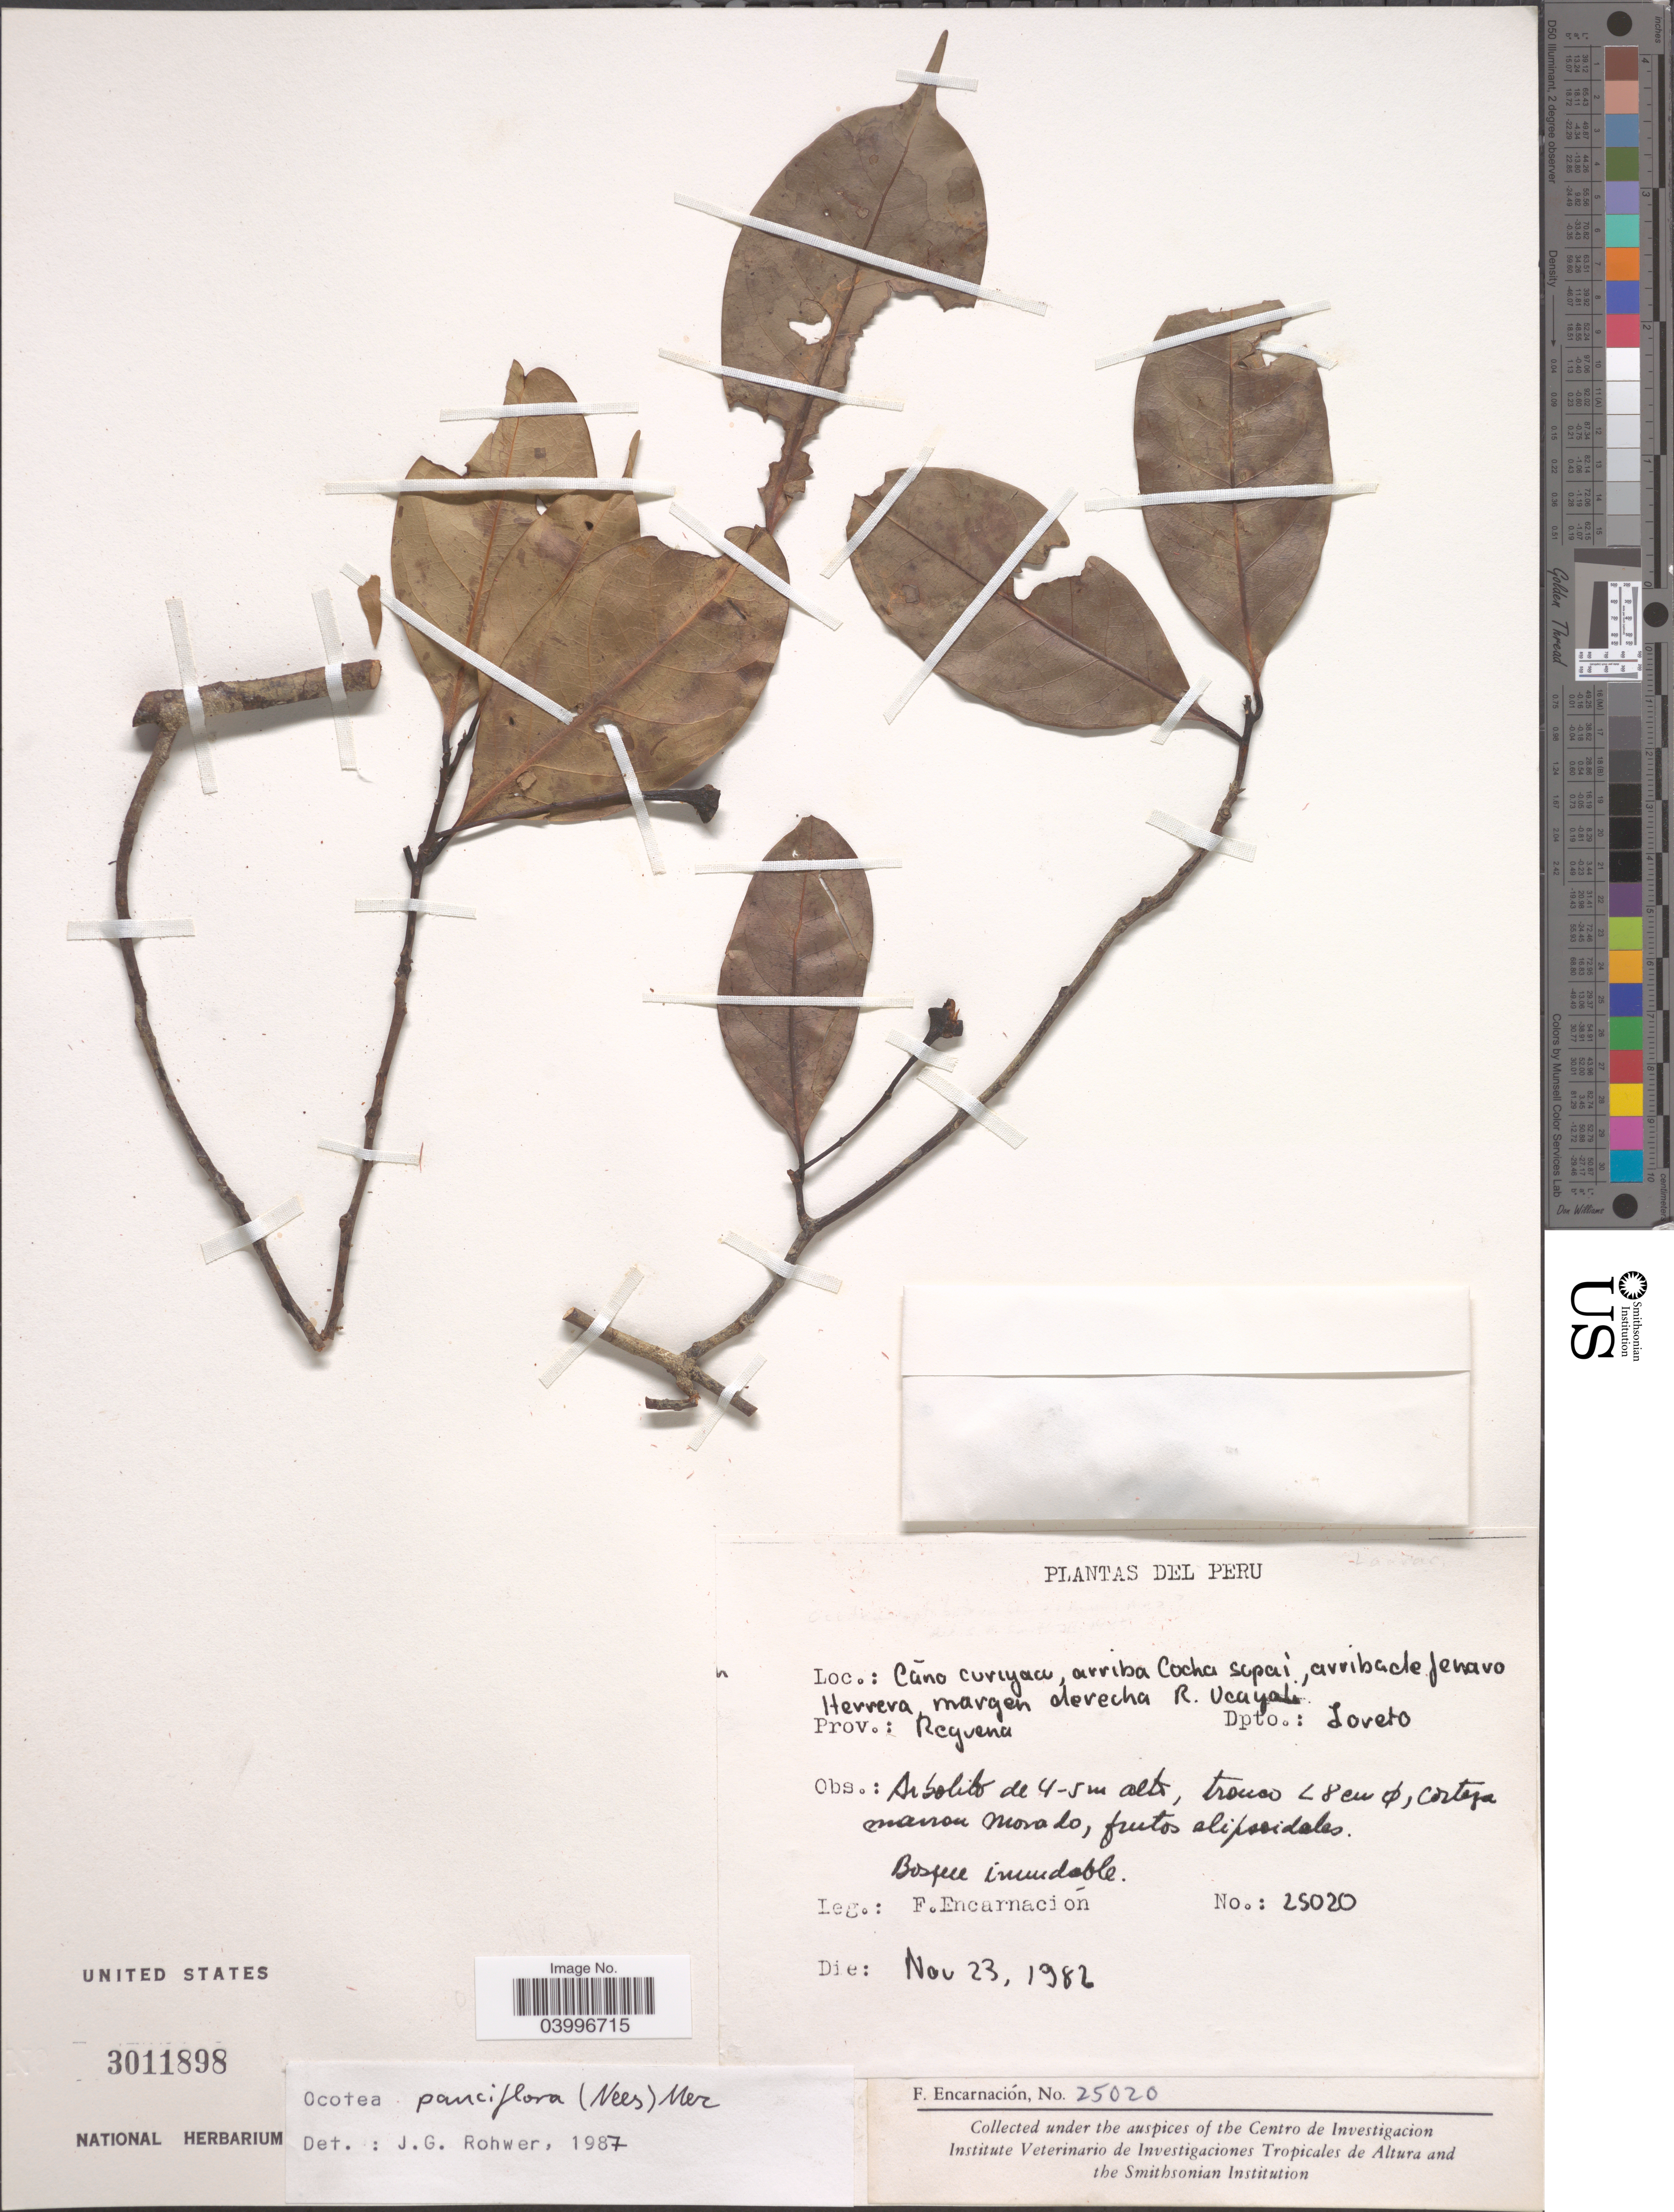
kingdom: Plantae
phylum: Tracheophyta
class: Magnoliopsida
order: Laurales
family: Lauraceae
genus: Ocotea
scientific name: Ocotea pauciflora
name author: (Nees) Mez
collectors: F. Encarnación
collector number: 25020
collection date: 1982-11-23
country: Peru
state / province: Loreto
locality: Caño Curiyacu, arriba Cocha Supai, arriba de Jenaro Herrera margen derecha R. Ucayali, Prov. Requena, Dpto. Loreto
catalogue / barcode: US 3011898